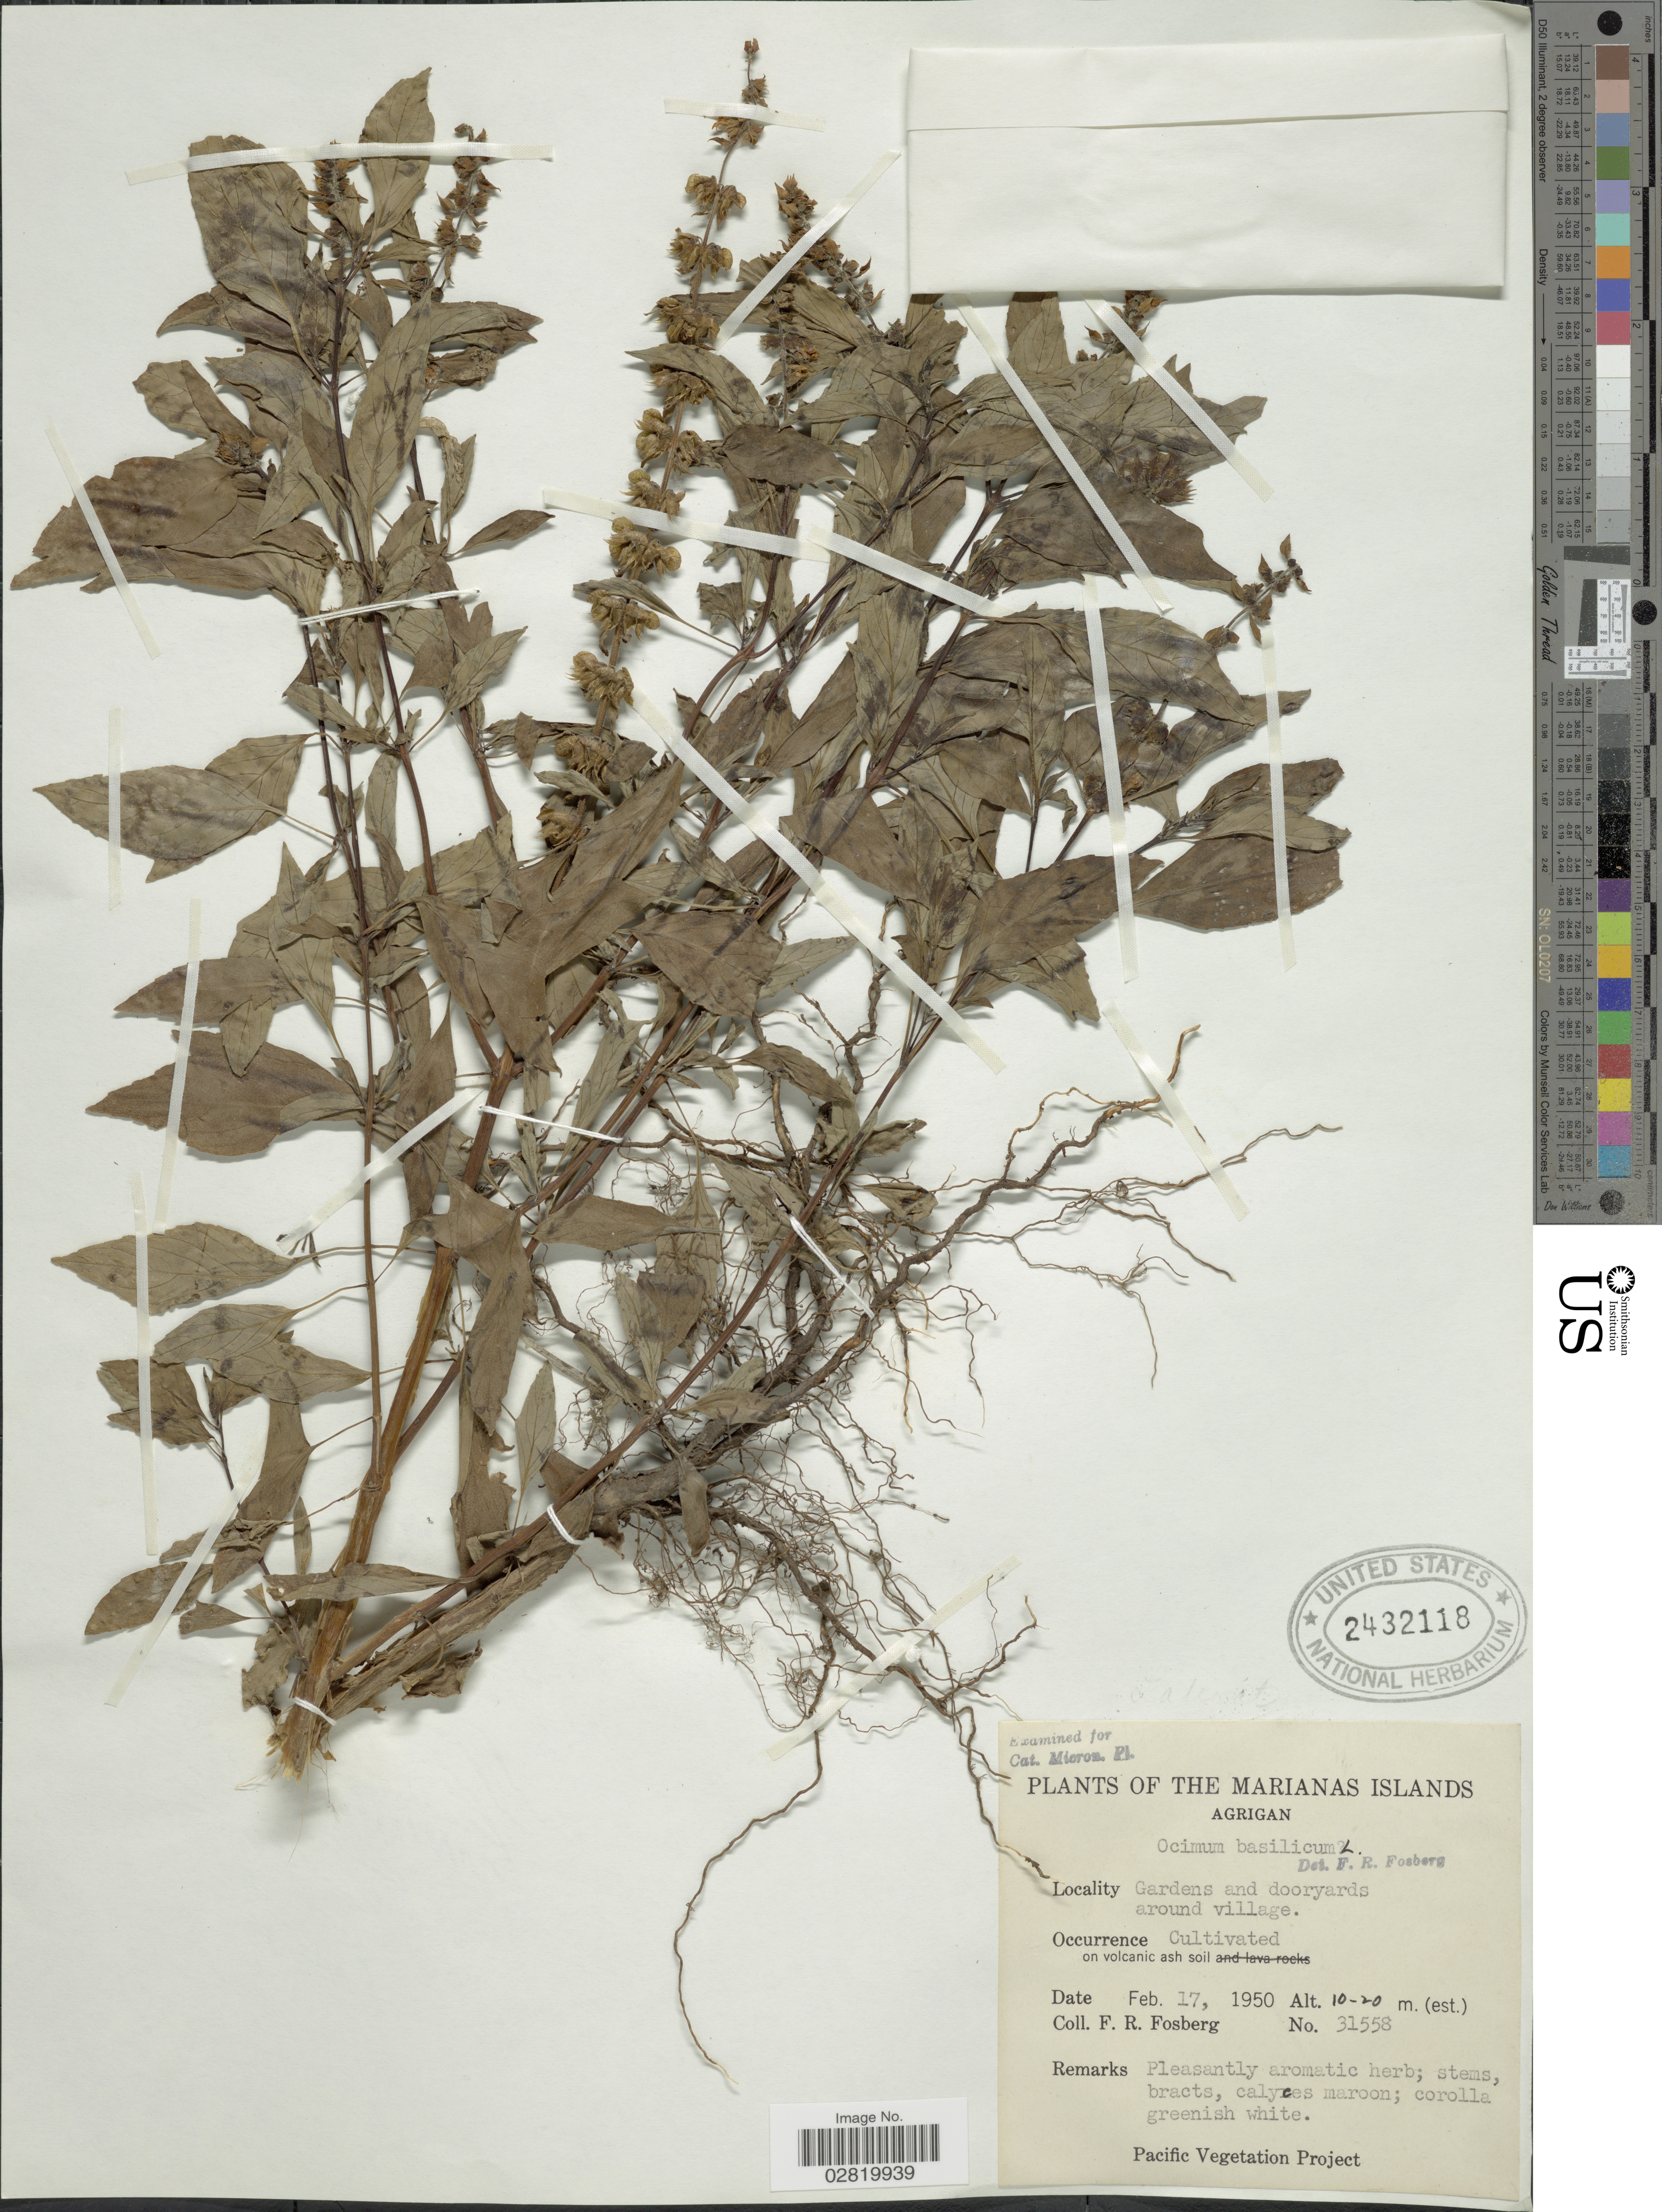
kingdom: Plantae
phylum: Tracheophyta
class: Magnoliopsida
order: Lamiales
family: Lamiaceae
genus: Ocimum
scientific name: Ocimum basilicum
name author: L.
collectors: F. R. Fosberg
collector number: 31558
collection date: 1950-02-17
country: Northern Mariana Islands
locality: The Marianas Islands, Agrigan, Gardens and dooryards around village.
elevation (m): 10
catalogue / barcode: US 2432118